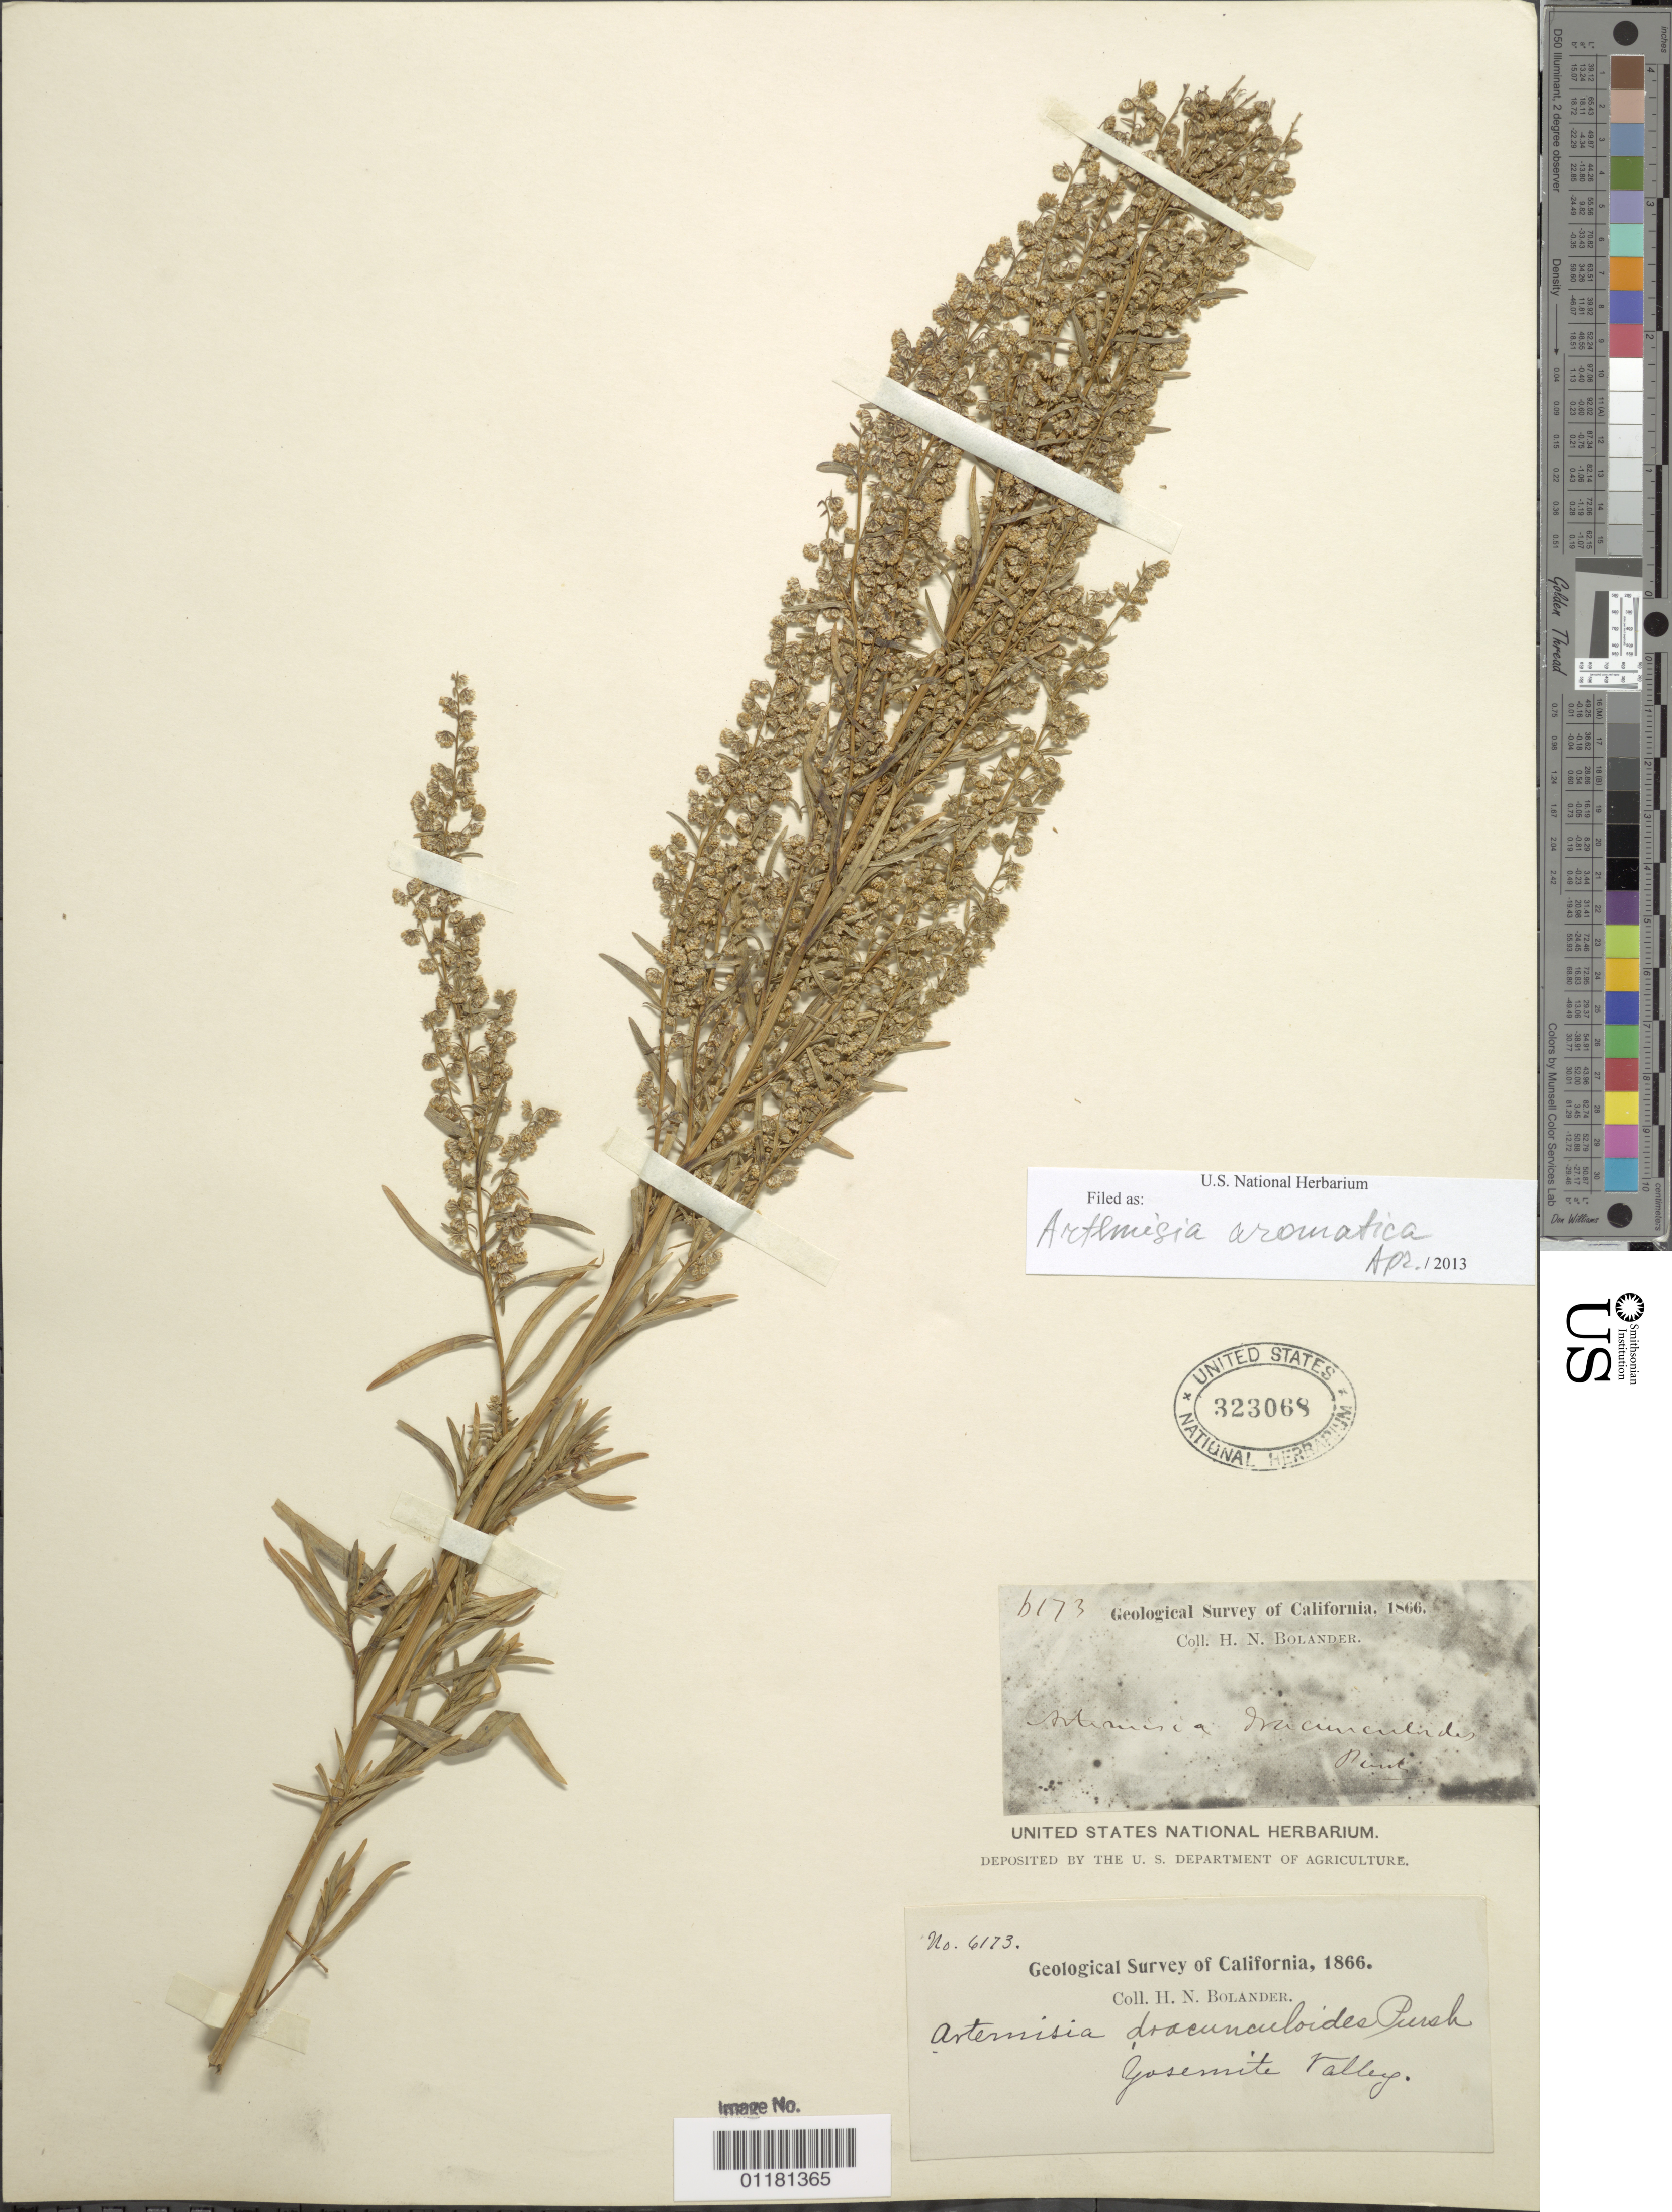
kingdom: Plantae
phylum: Tracheophyta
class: Magnoliopsida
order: Asterales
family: Asteraceae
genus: Artemisia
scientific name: Artemisia aromatica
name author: A. Nelson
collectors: H. Bolander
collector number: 6173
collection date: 1866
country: United States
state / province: California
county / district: Mariposa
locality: Yosemite Valley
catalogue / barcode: US 323068